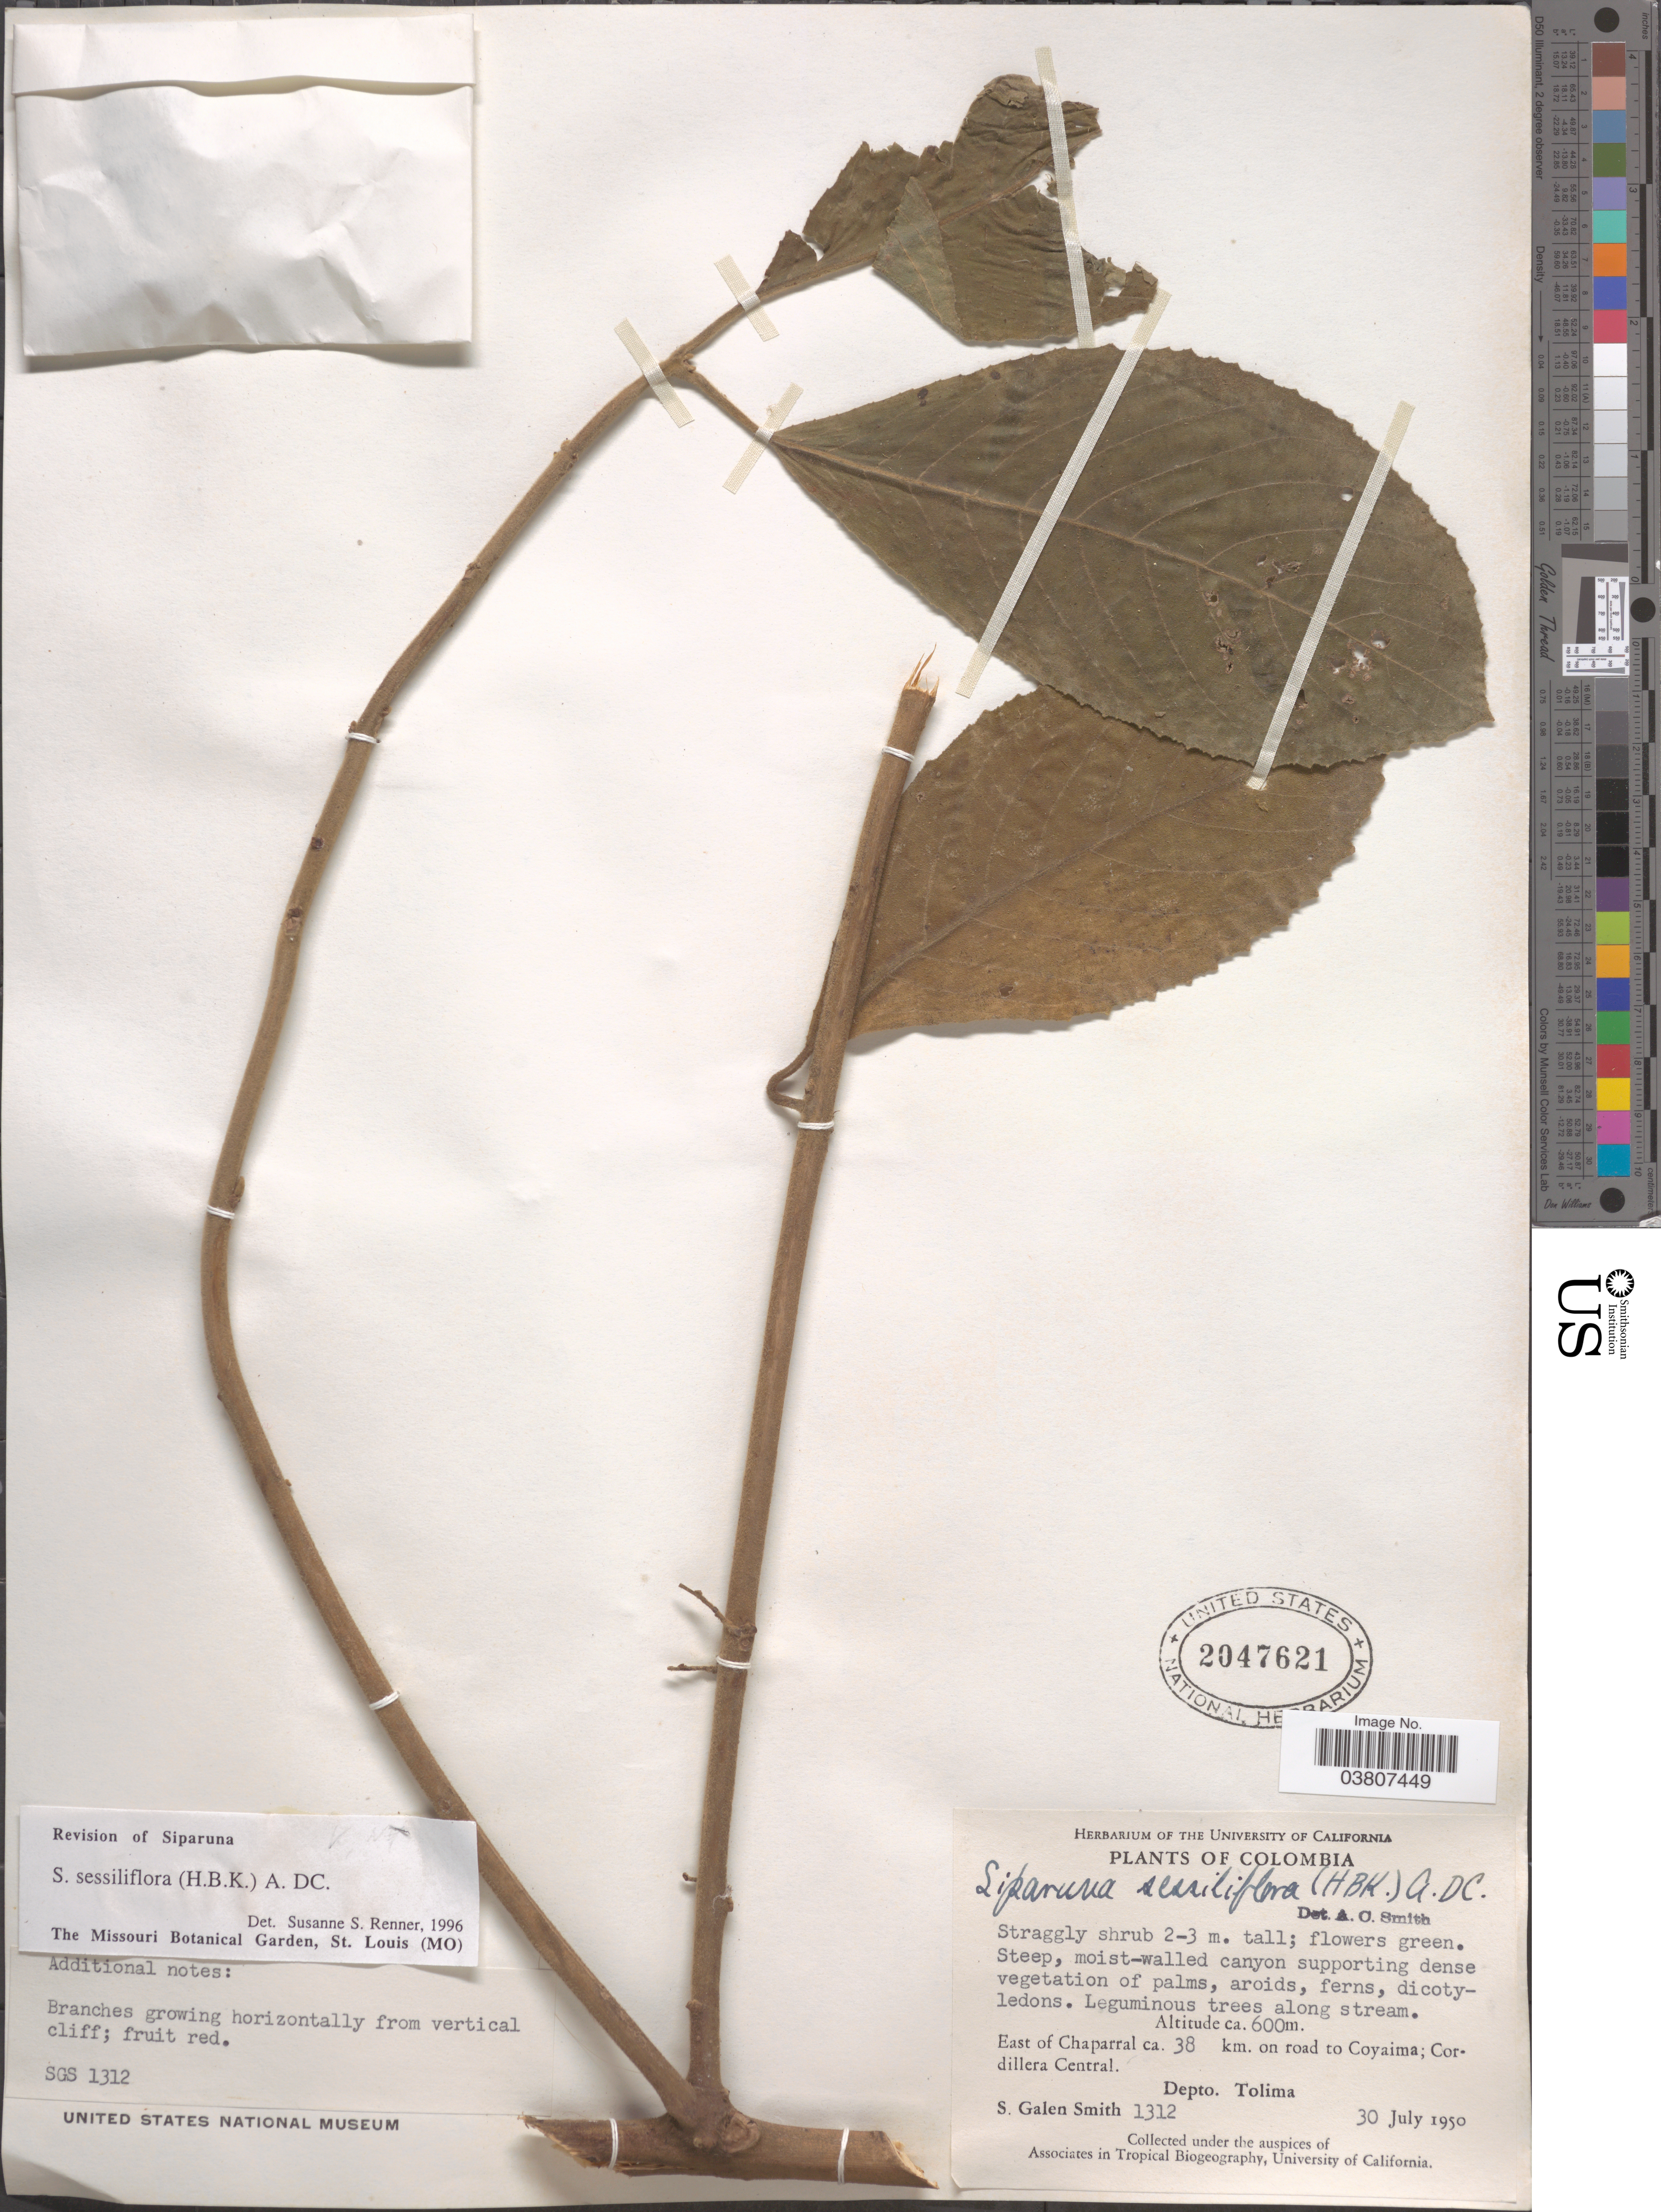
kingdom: Plantae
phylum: Tracheophyta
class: Magnoliopsida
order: Laurales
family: Siparunaceae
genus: Siparuna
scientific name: Siparuna sessiliflora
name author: (Kunth) A. DC.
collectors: S. G. Smith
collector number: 1312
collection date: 1950-07-30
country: Colombia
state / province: Tolima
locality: Along stream. East of Chaparral ca. 38 km. on road to Coyaima; Cordillera Central. Depto. Tolima.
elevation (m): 600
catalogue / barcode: US 2047621